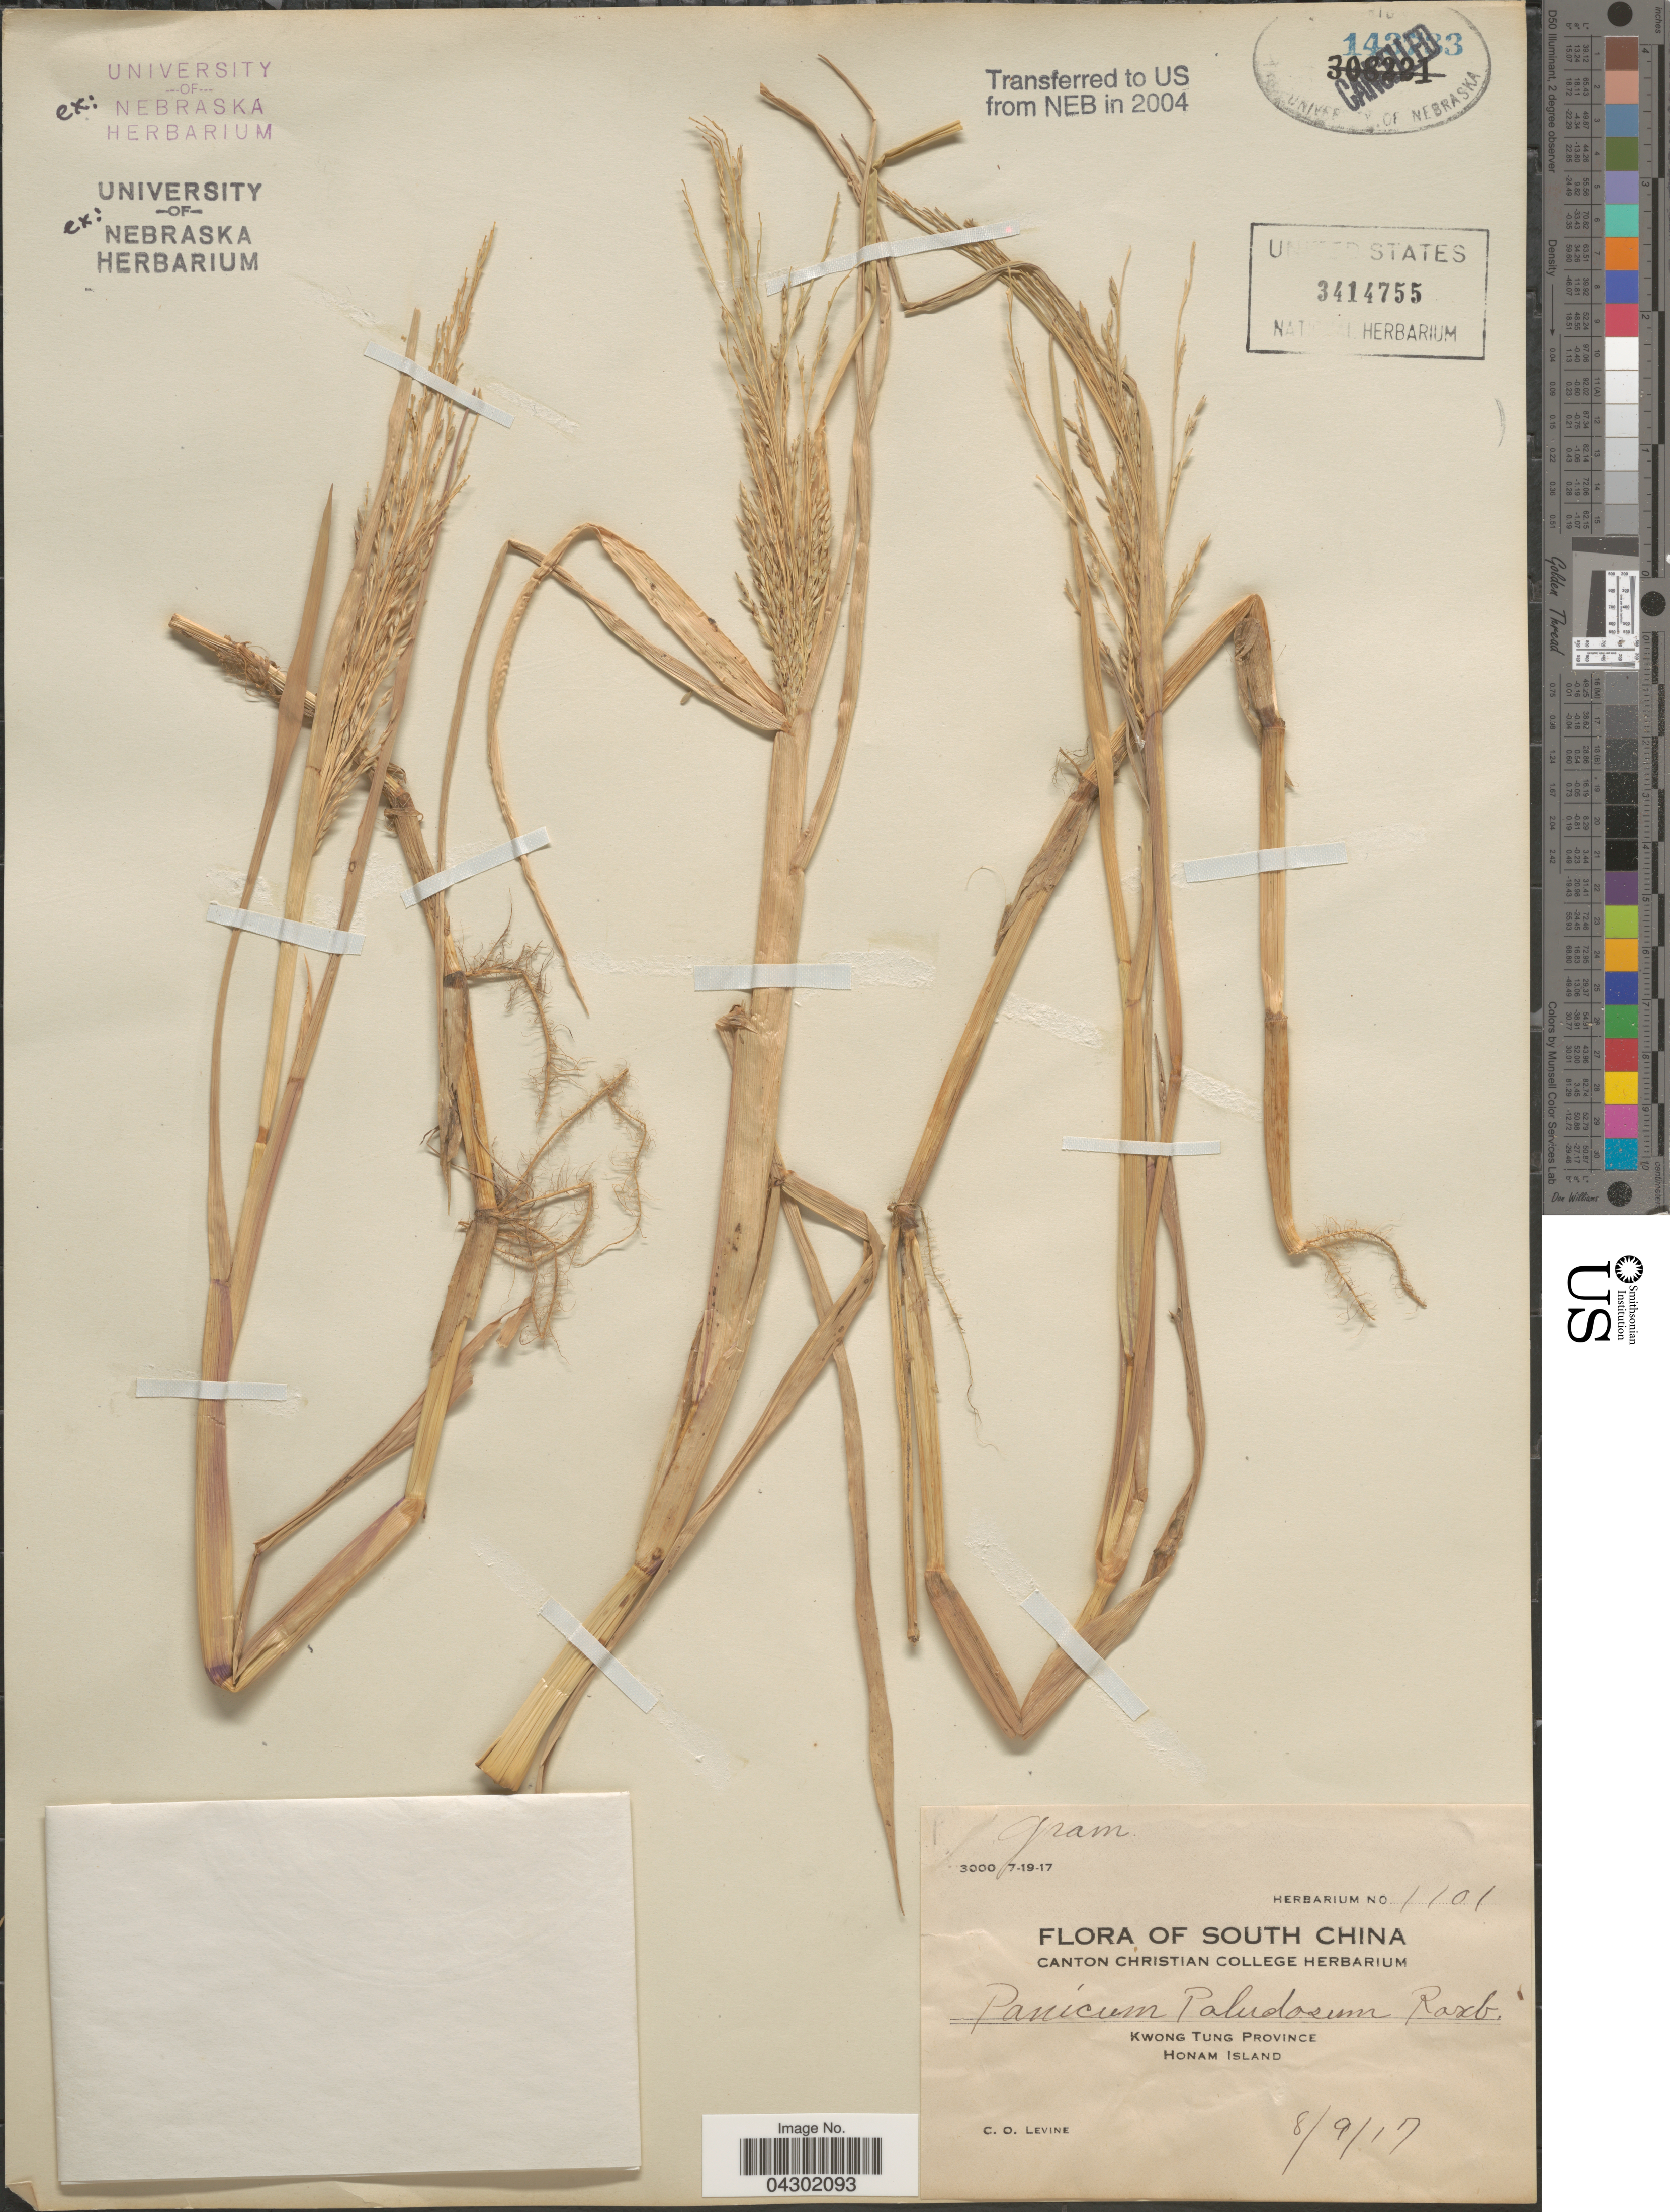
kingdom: Plantae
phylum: Tracheophyta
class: Liliopsida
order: Poales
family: Poaceae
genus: Panicum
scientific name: Panicum paludosum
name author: Roxb.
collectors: C. O. Levine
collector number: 1101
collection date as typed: Transcribed d/m/y: 8/9/17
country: China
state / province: Guangdong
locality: South China. Kwong Tung Province. Honam Island.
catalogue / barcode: US 3414755